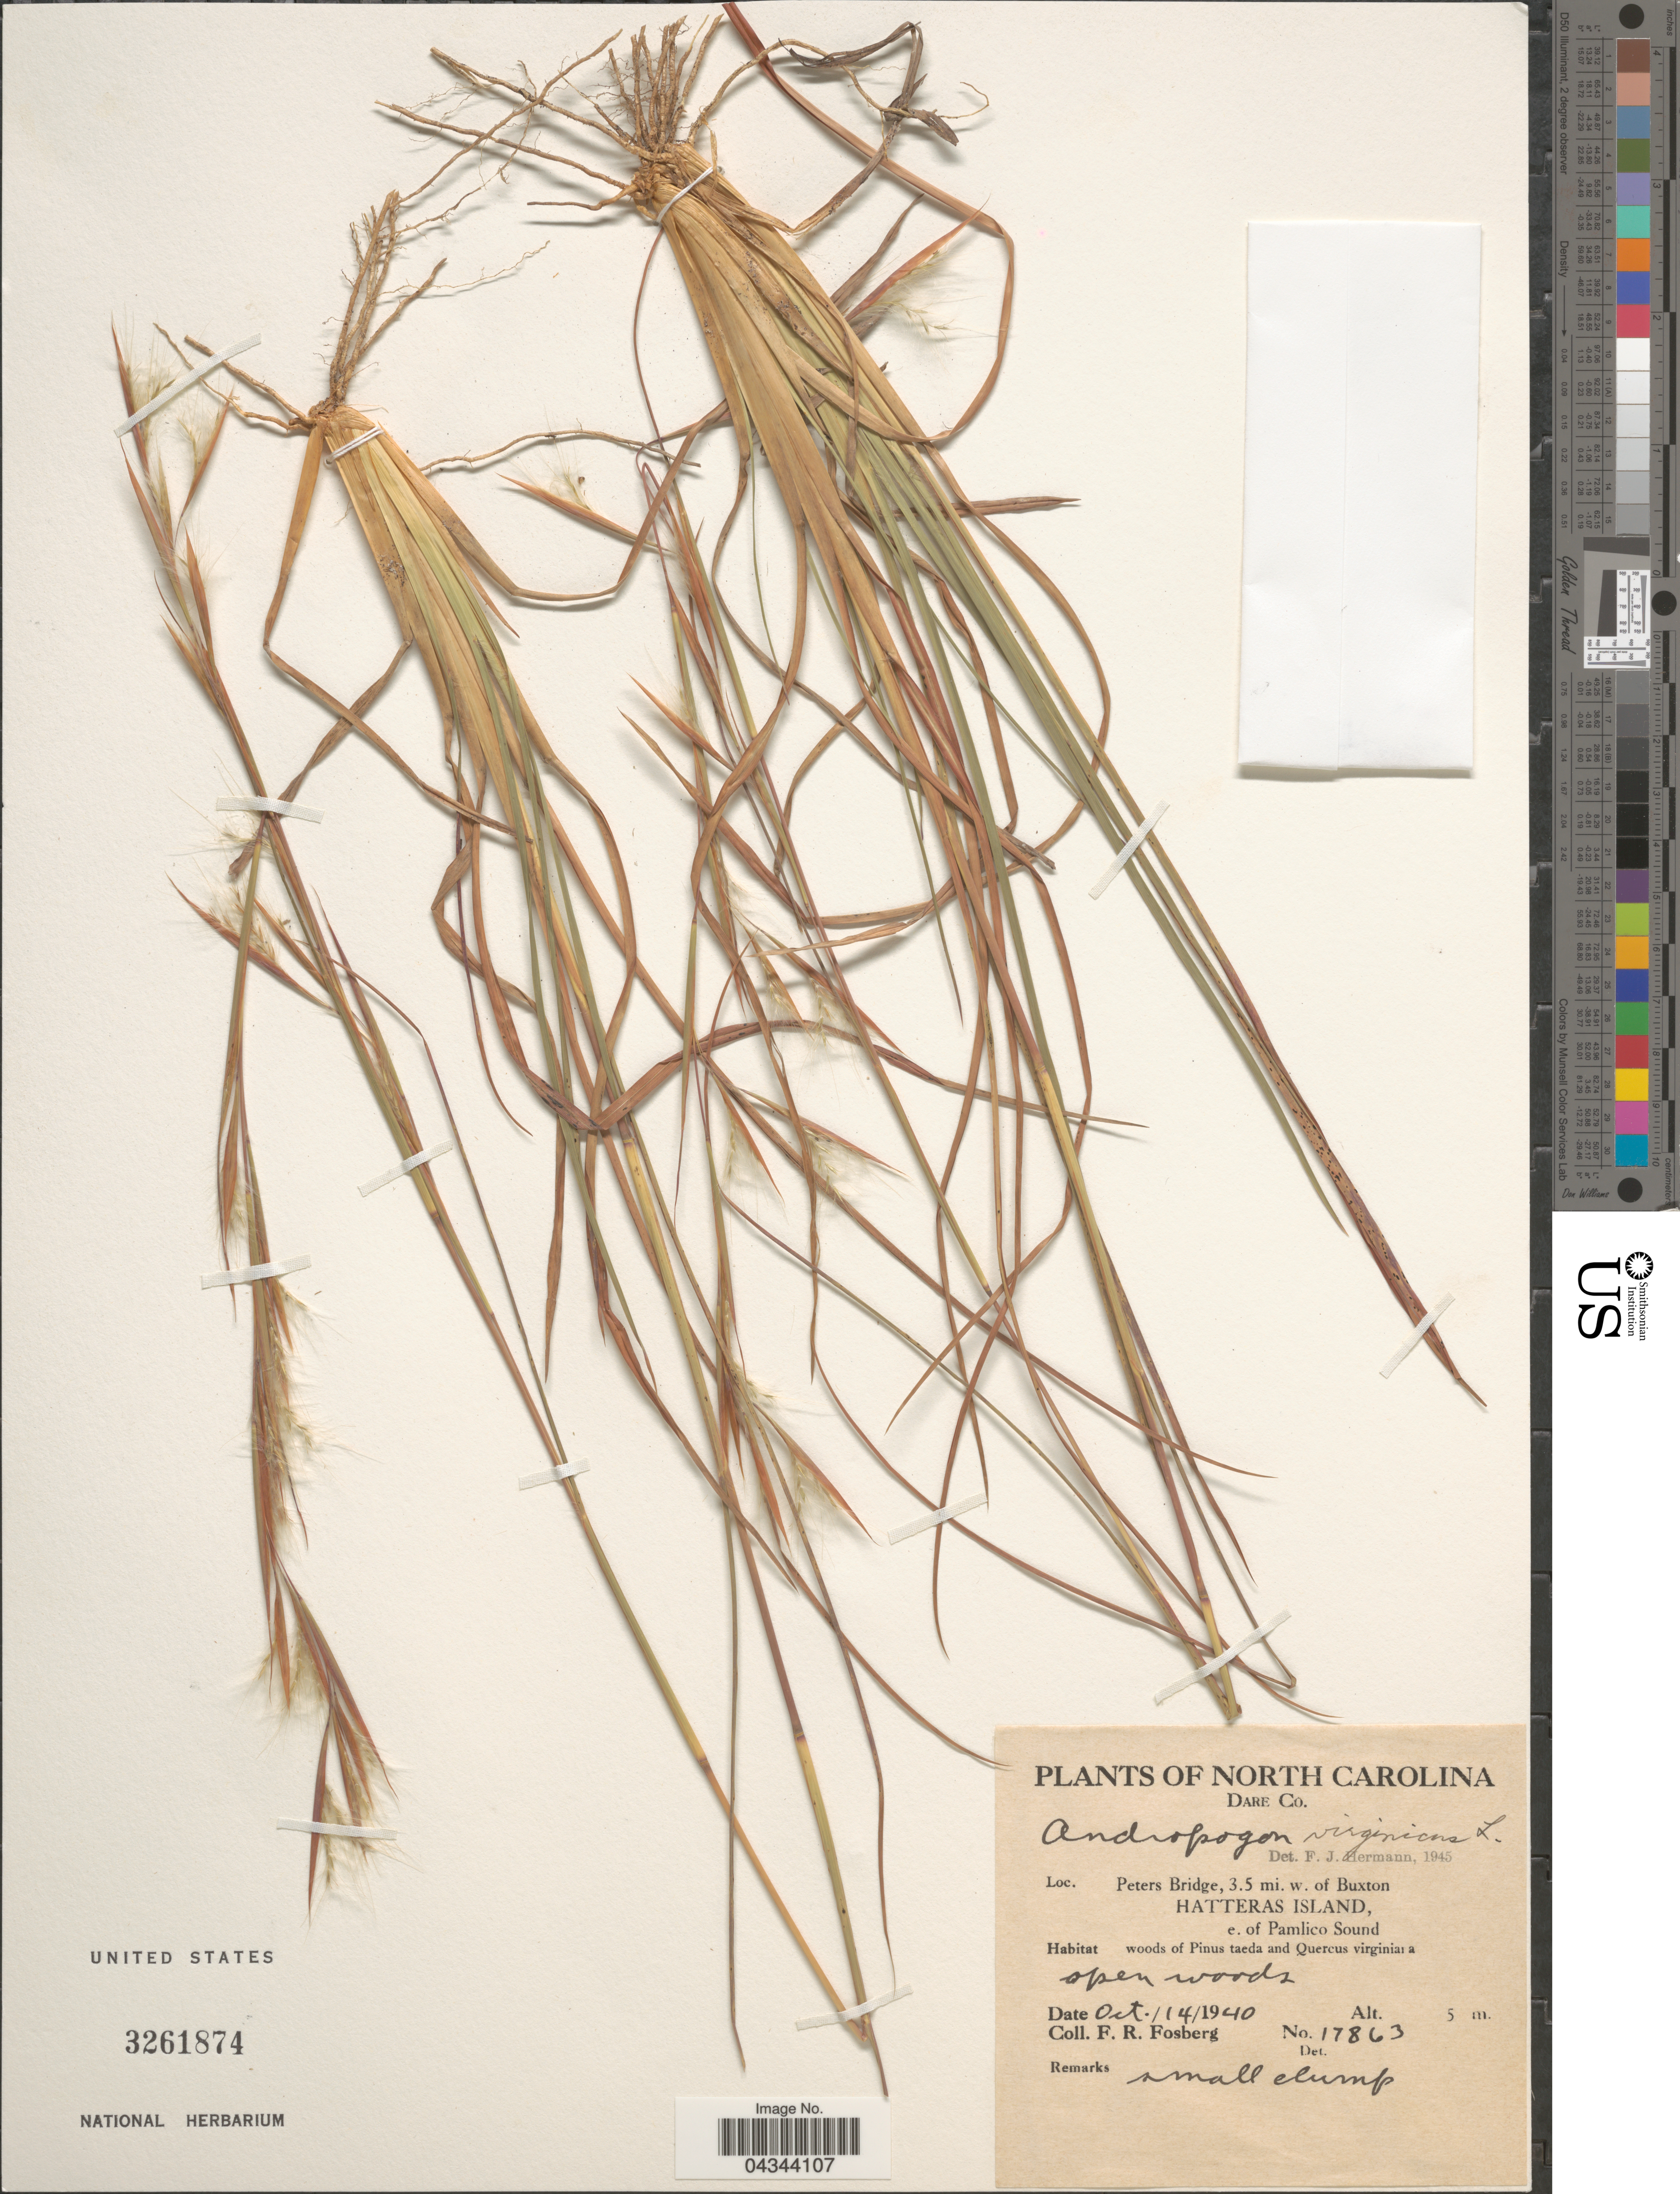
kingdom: Plantae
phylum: Tracheophyta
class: Liliopsida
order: Poales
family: Poaceae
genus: Andropogon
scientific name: Andropogon virginicus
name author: L.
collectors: F. R. Fosberg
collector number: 17863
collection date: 1940-10-14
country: United States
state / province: North Carolina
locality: Dare Co. Peters Bridge, 3.5 mi. w. of Buxton. Hatteras Island, e. of Pamlico Sound.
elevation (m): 5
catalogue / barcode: US 3261874